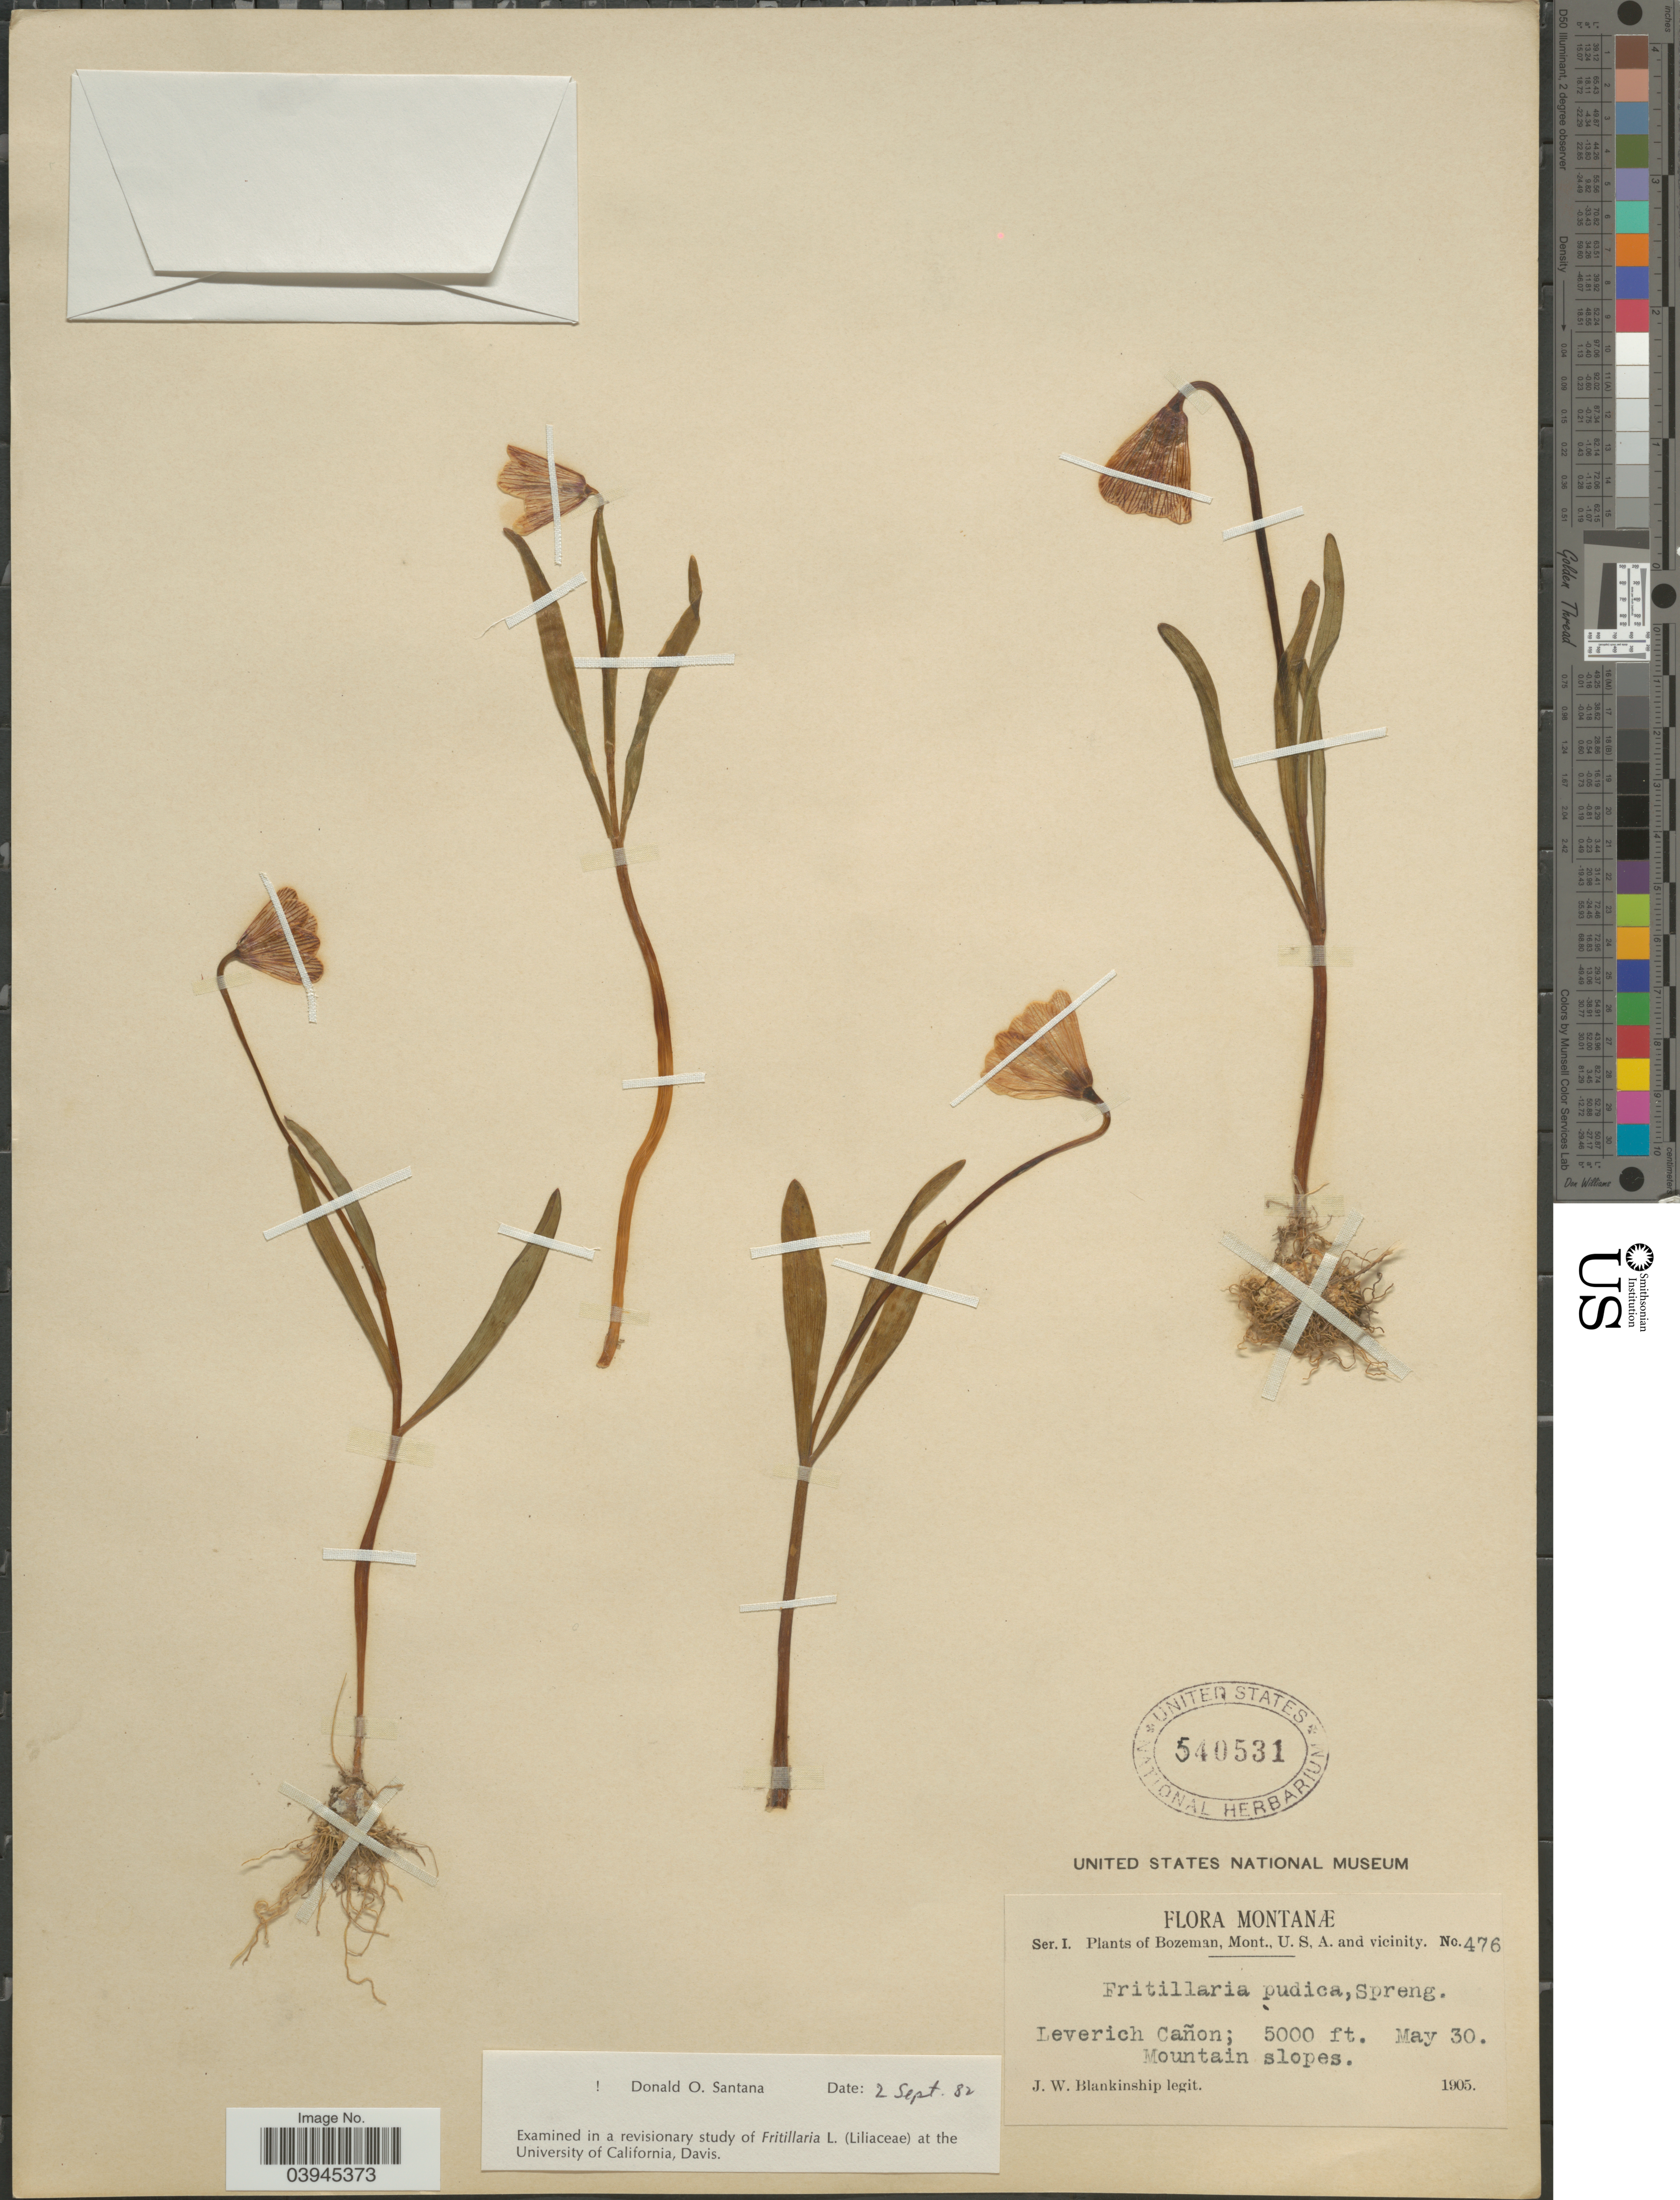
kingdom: Plantae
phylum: Tracheophyta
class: Liliopsida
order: Liliales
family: Liliaceae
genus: Fritillaria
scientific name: Fritillaria pudica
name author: (Pursh) Spreng.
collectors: J. W. Blankinship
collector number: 476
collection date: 1905-05-30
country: United States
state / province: Montana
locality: Bozeman and vicinity. Leverich Cañon; Mountain slopes.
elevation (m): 1524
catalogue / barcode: US 540531